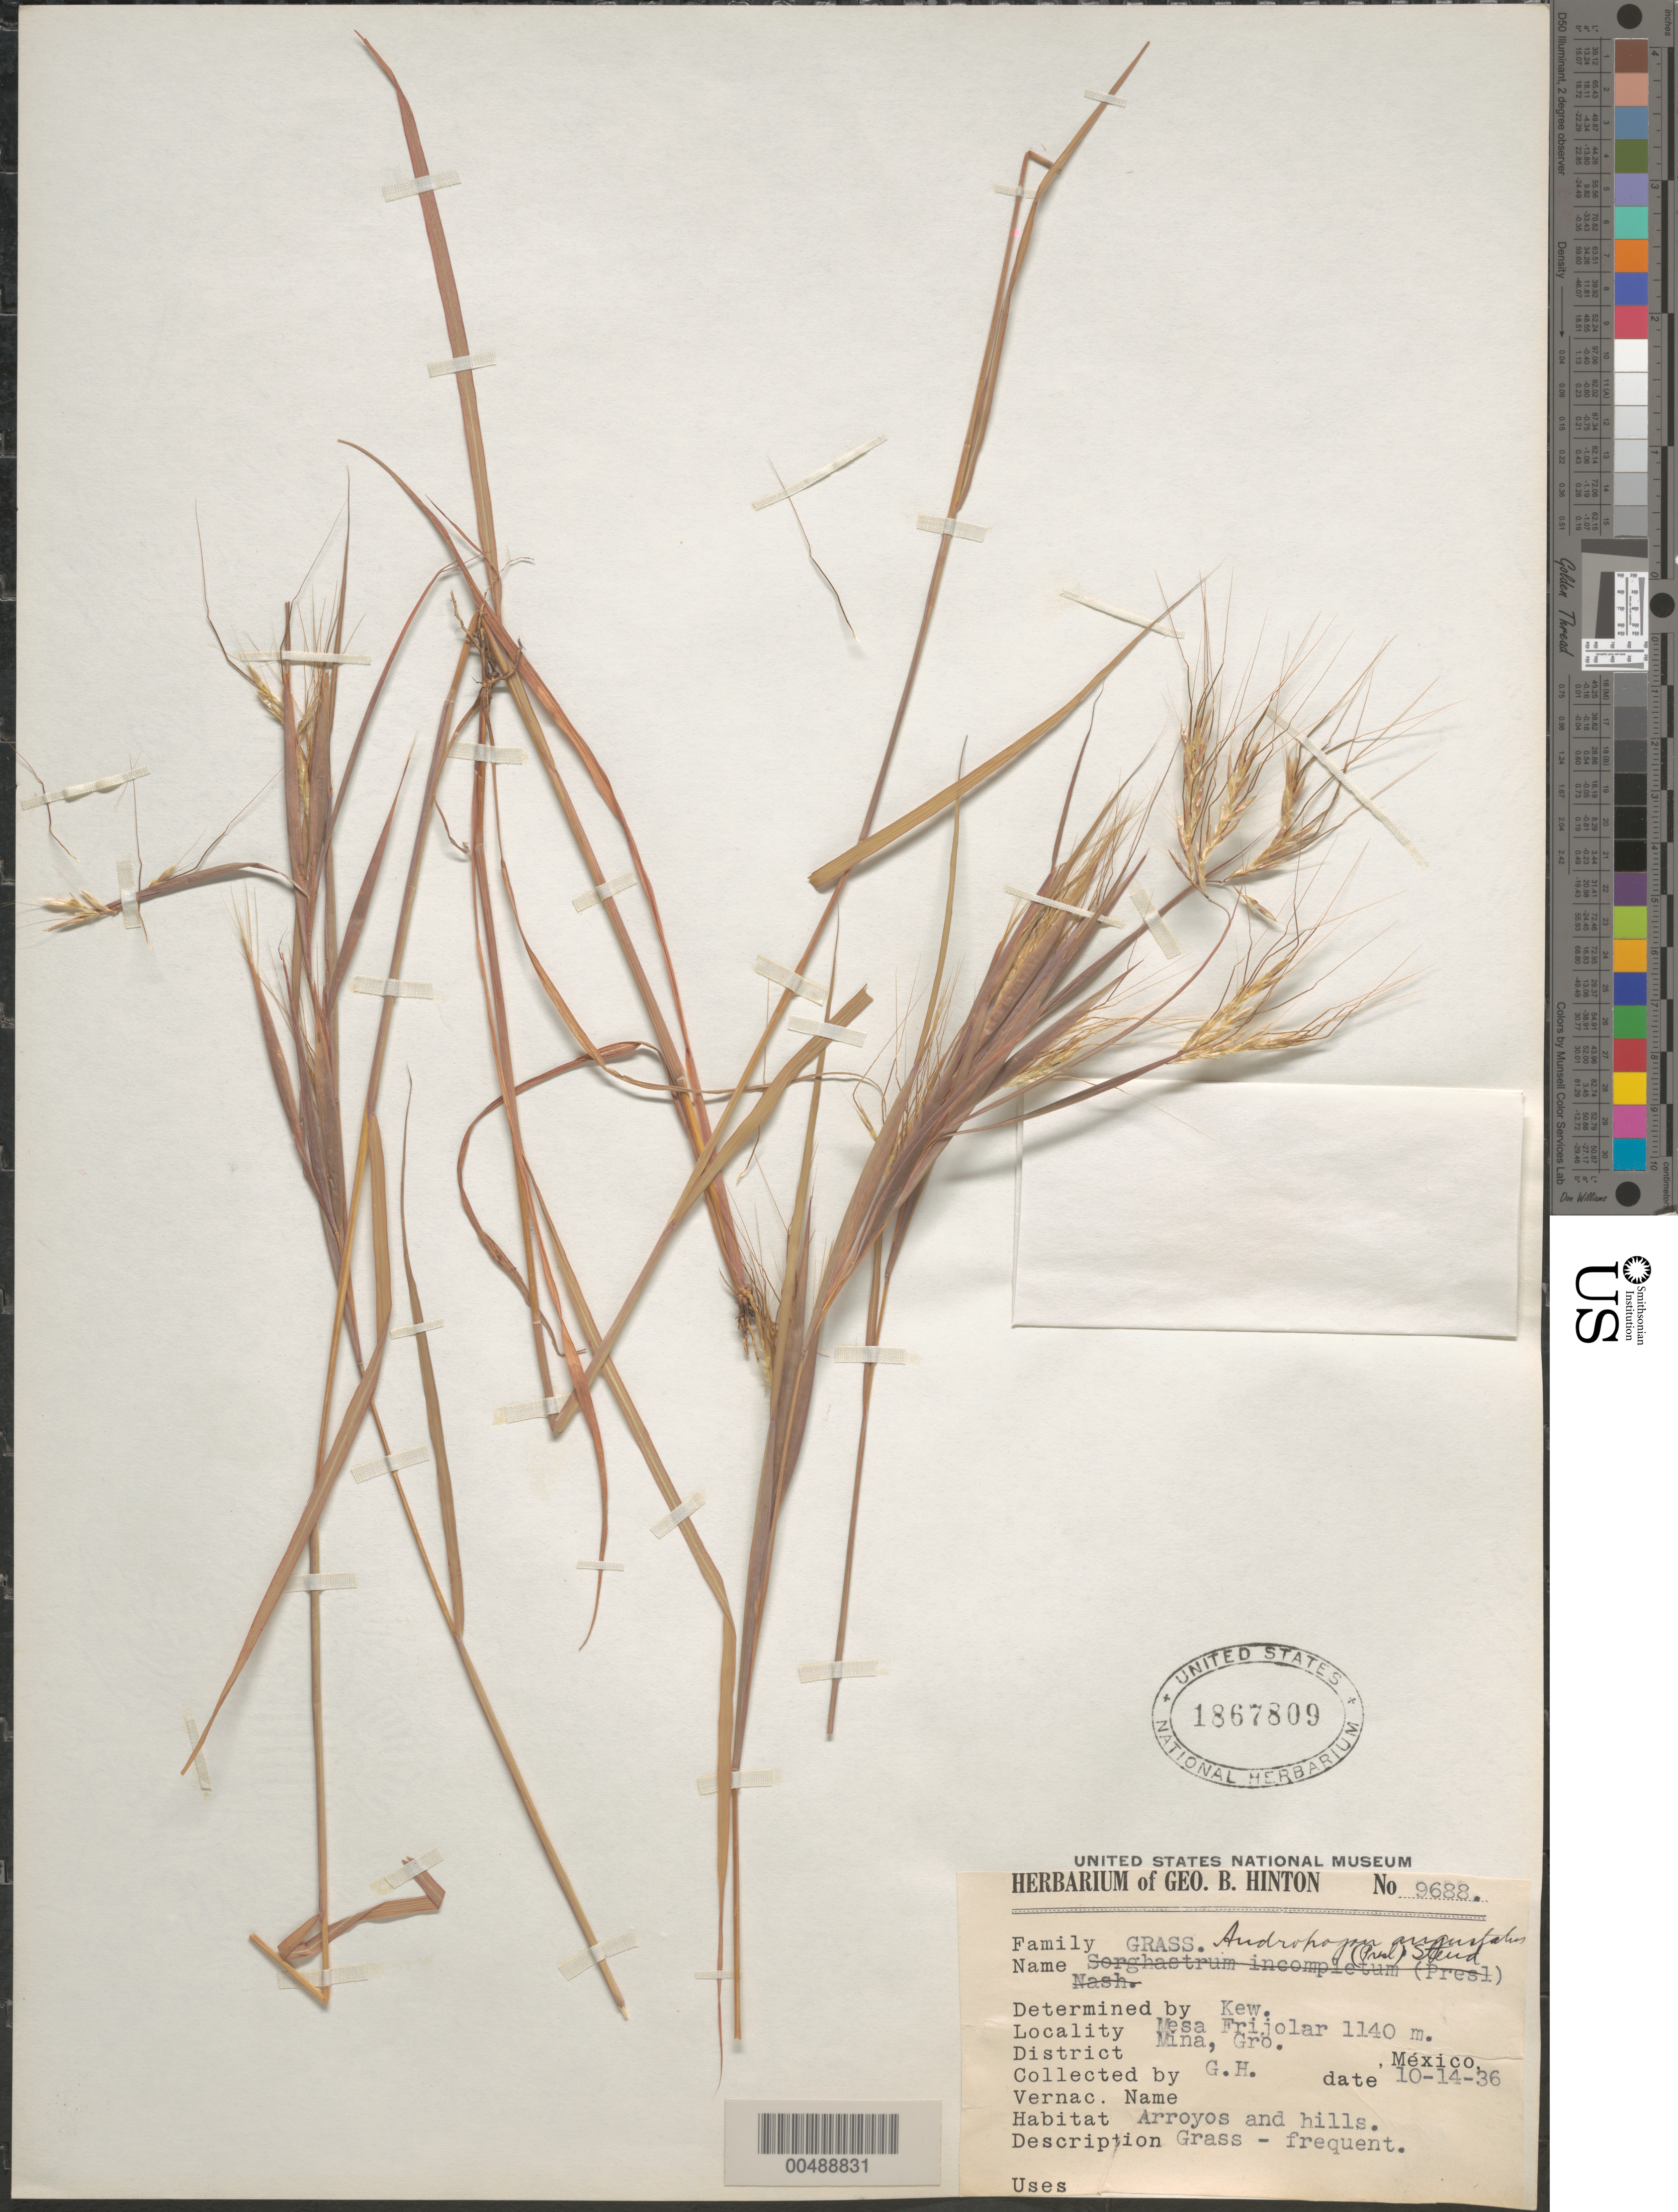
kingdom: Plantae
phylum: Tracheophyta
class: Liliopsida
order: Poales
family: Poaceae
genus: Diectomis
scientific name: Diectomis laxa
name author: Nees in Mart.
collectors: G. B. Hinton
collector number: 9688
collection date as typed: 14 Oct 1936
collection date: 1936-10-14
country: Mexico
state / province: Guerrero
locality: Mesa Frijolar, Mina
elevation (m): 1140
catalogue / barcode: US 1867809